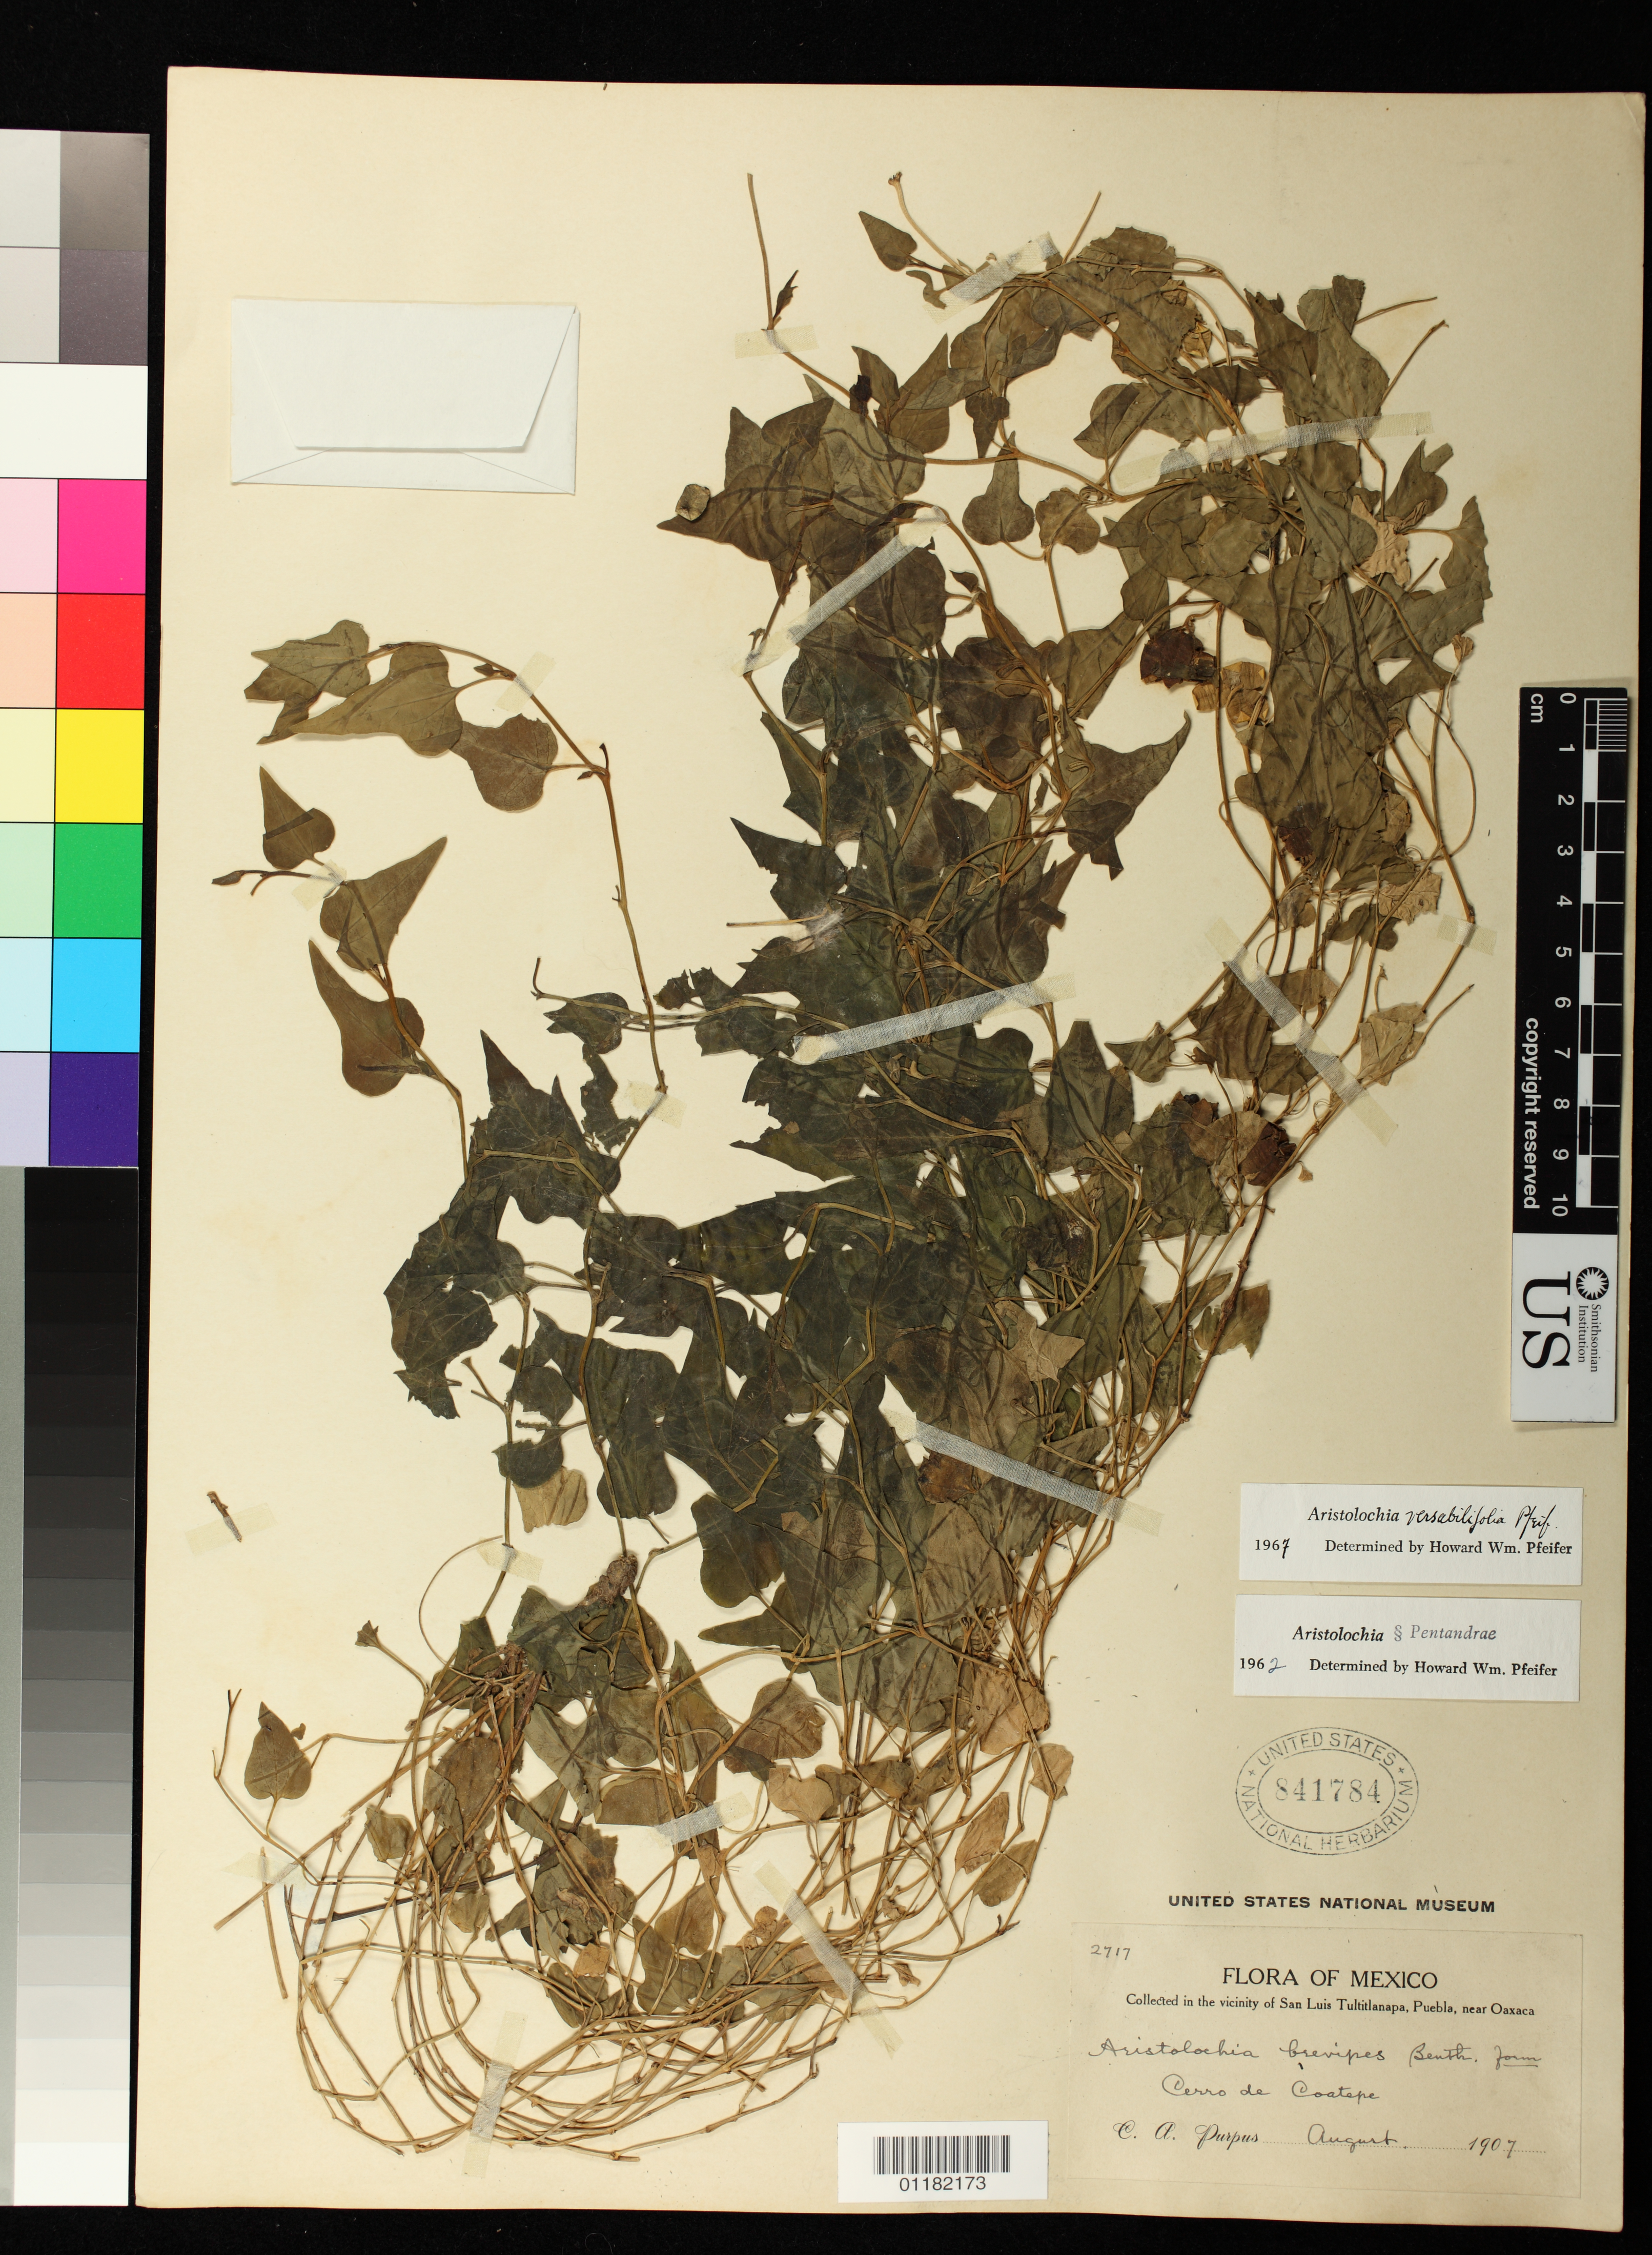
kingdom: Plantae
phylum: Tracheophyta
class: Magnoliopsida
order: Piperales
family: Aristolochiaceae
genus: Aristolochia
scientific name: Aristolochia versabilifolia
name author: Pfeifer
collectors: C. A. Purpus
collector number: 2717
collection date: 1907-08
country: Mexico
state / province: Puebla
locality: San Luis Tultitlanapa, Puebla, near Oaxaca Cerro de Coatepe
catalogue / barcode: US 841784